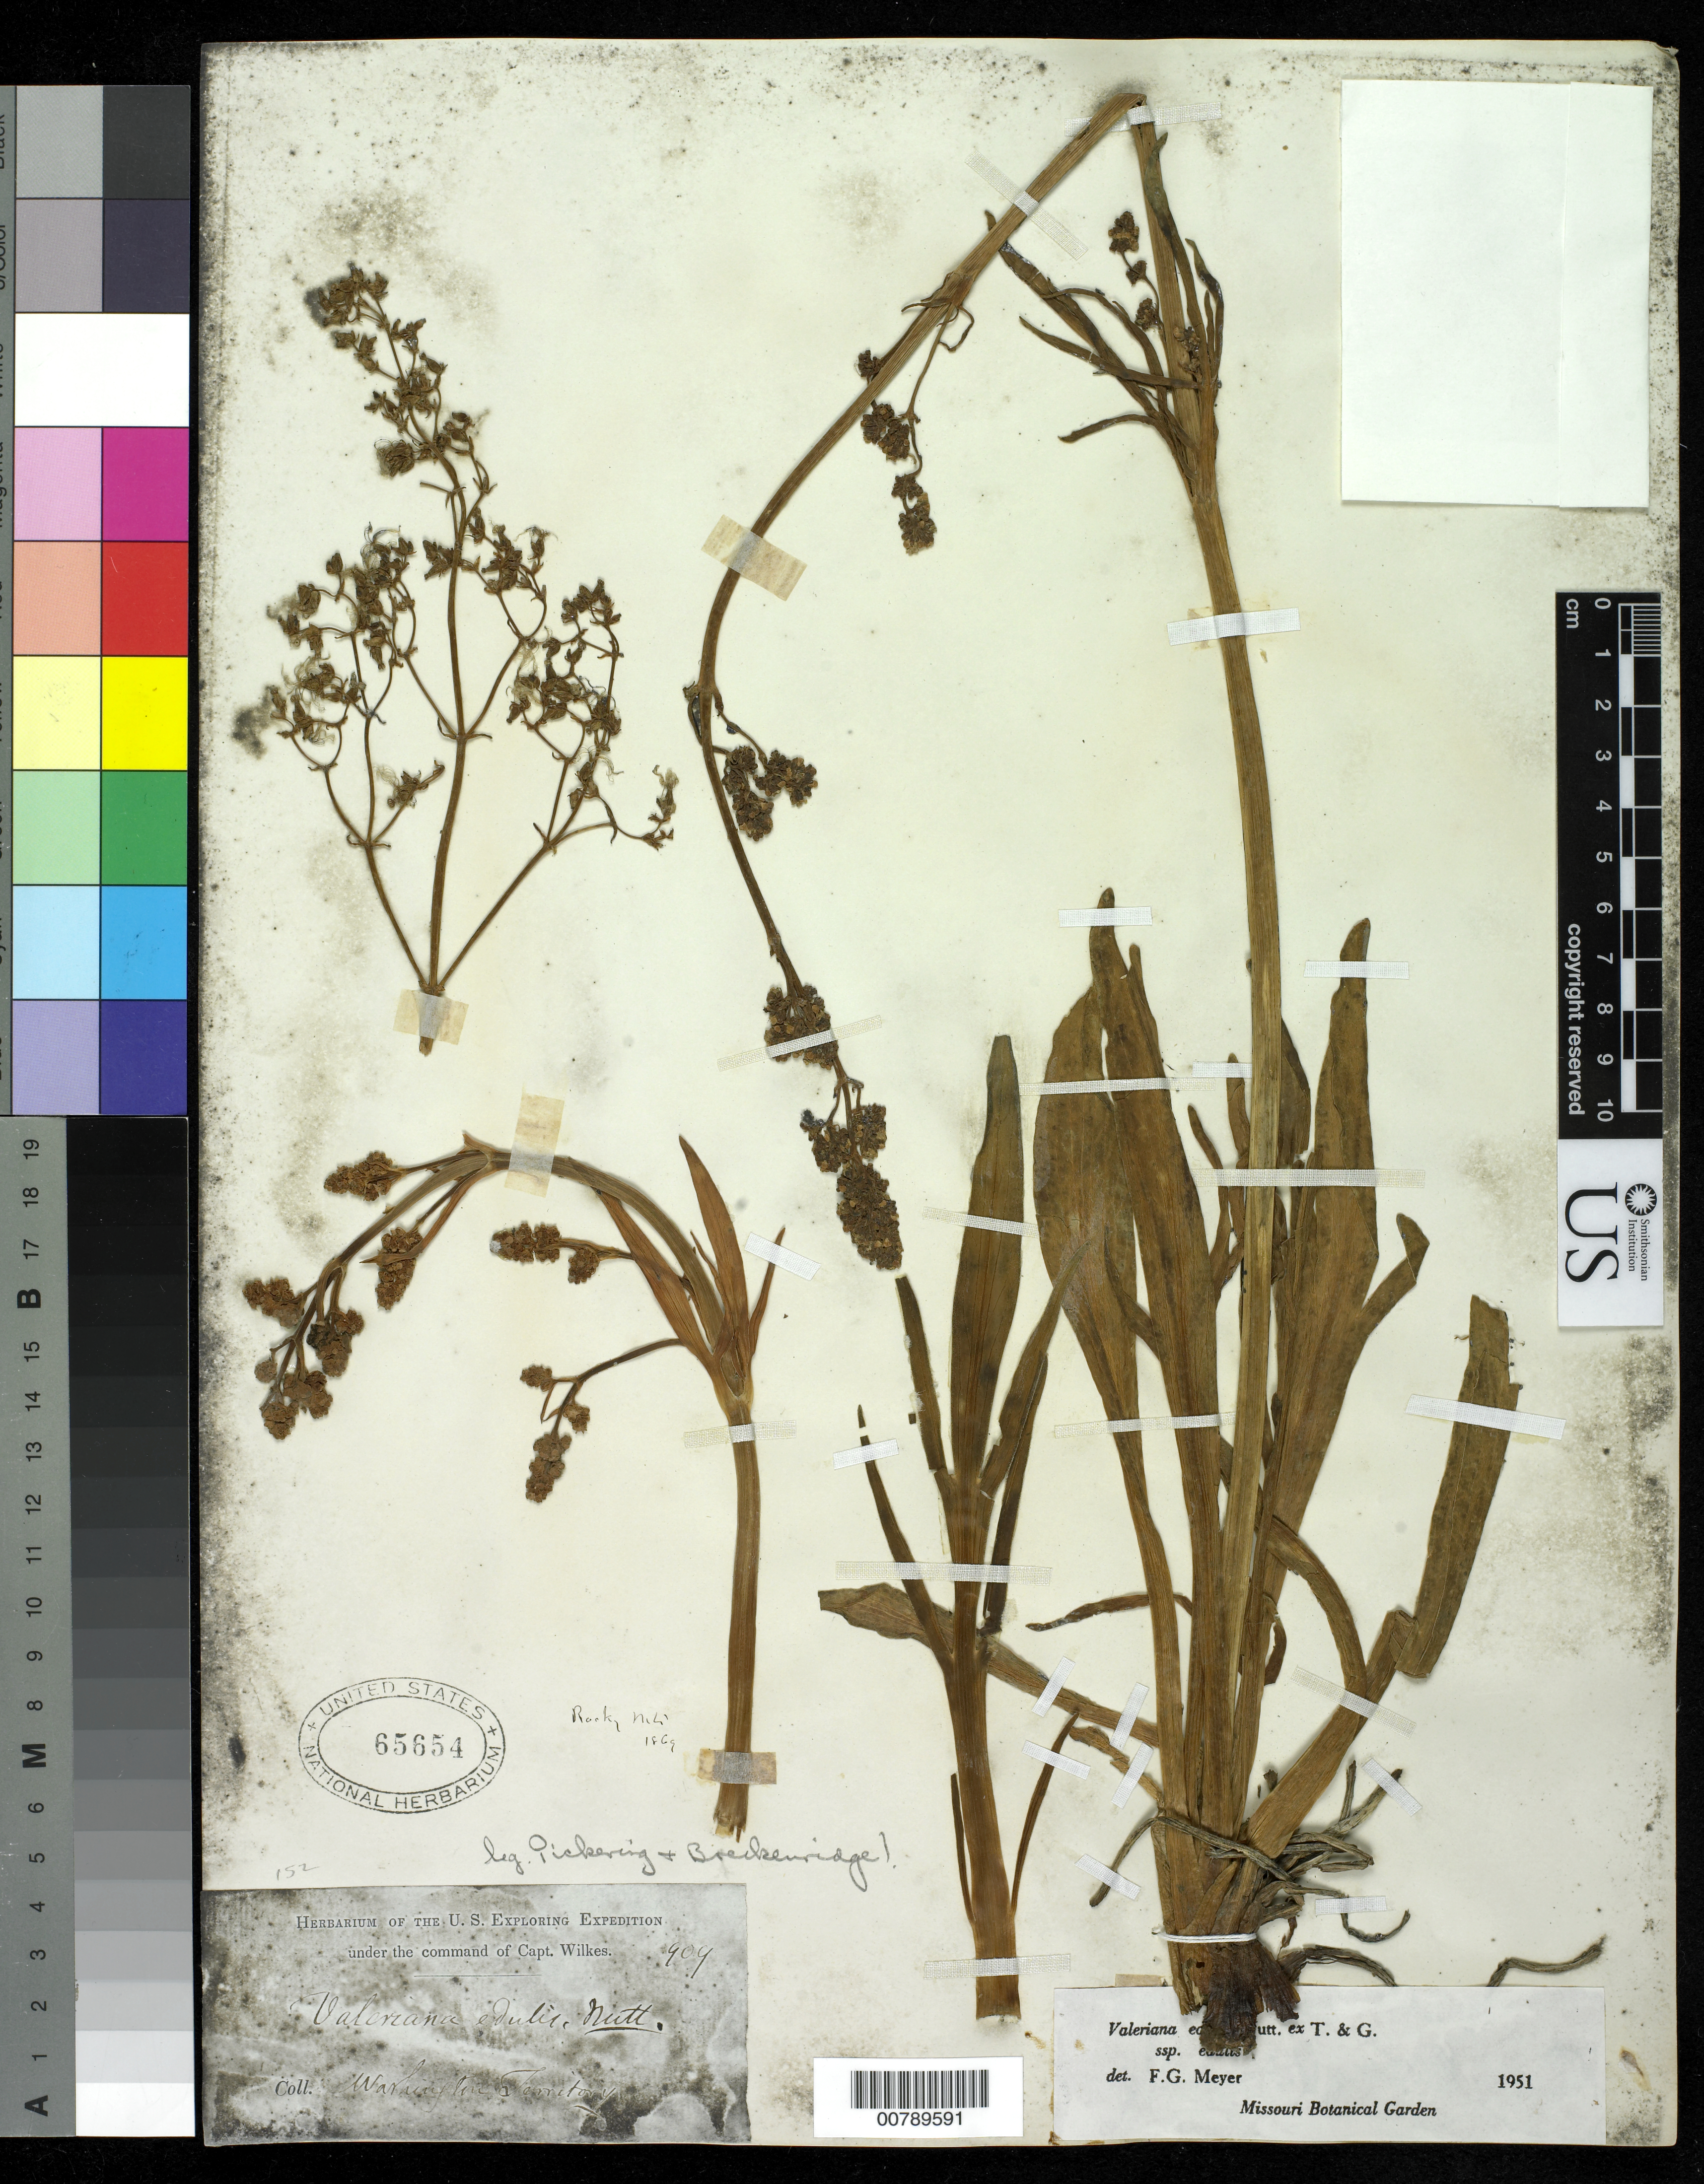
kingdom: Plantae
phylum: Tracheophyta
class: Magnoliopsida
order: Dipsacales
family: Caprifoliaceae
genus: Valeriana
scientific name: Valeriana edulis subsp. edulis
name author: Nutt.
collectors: Wilkes Explor. Exped.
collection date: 1838/1842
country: United States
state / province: Washington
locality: Washington Territory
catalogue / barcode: US 65654